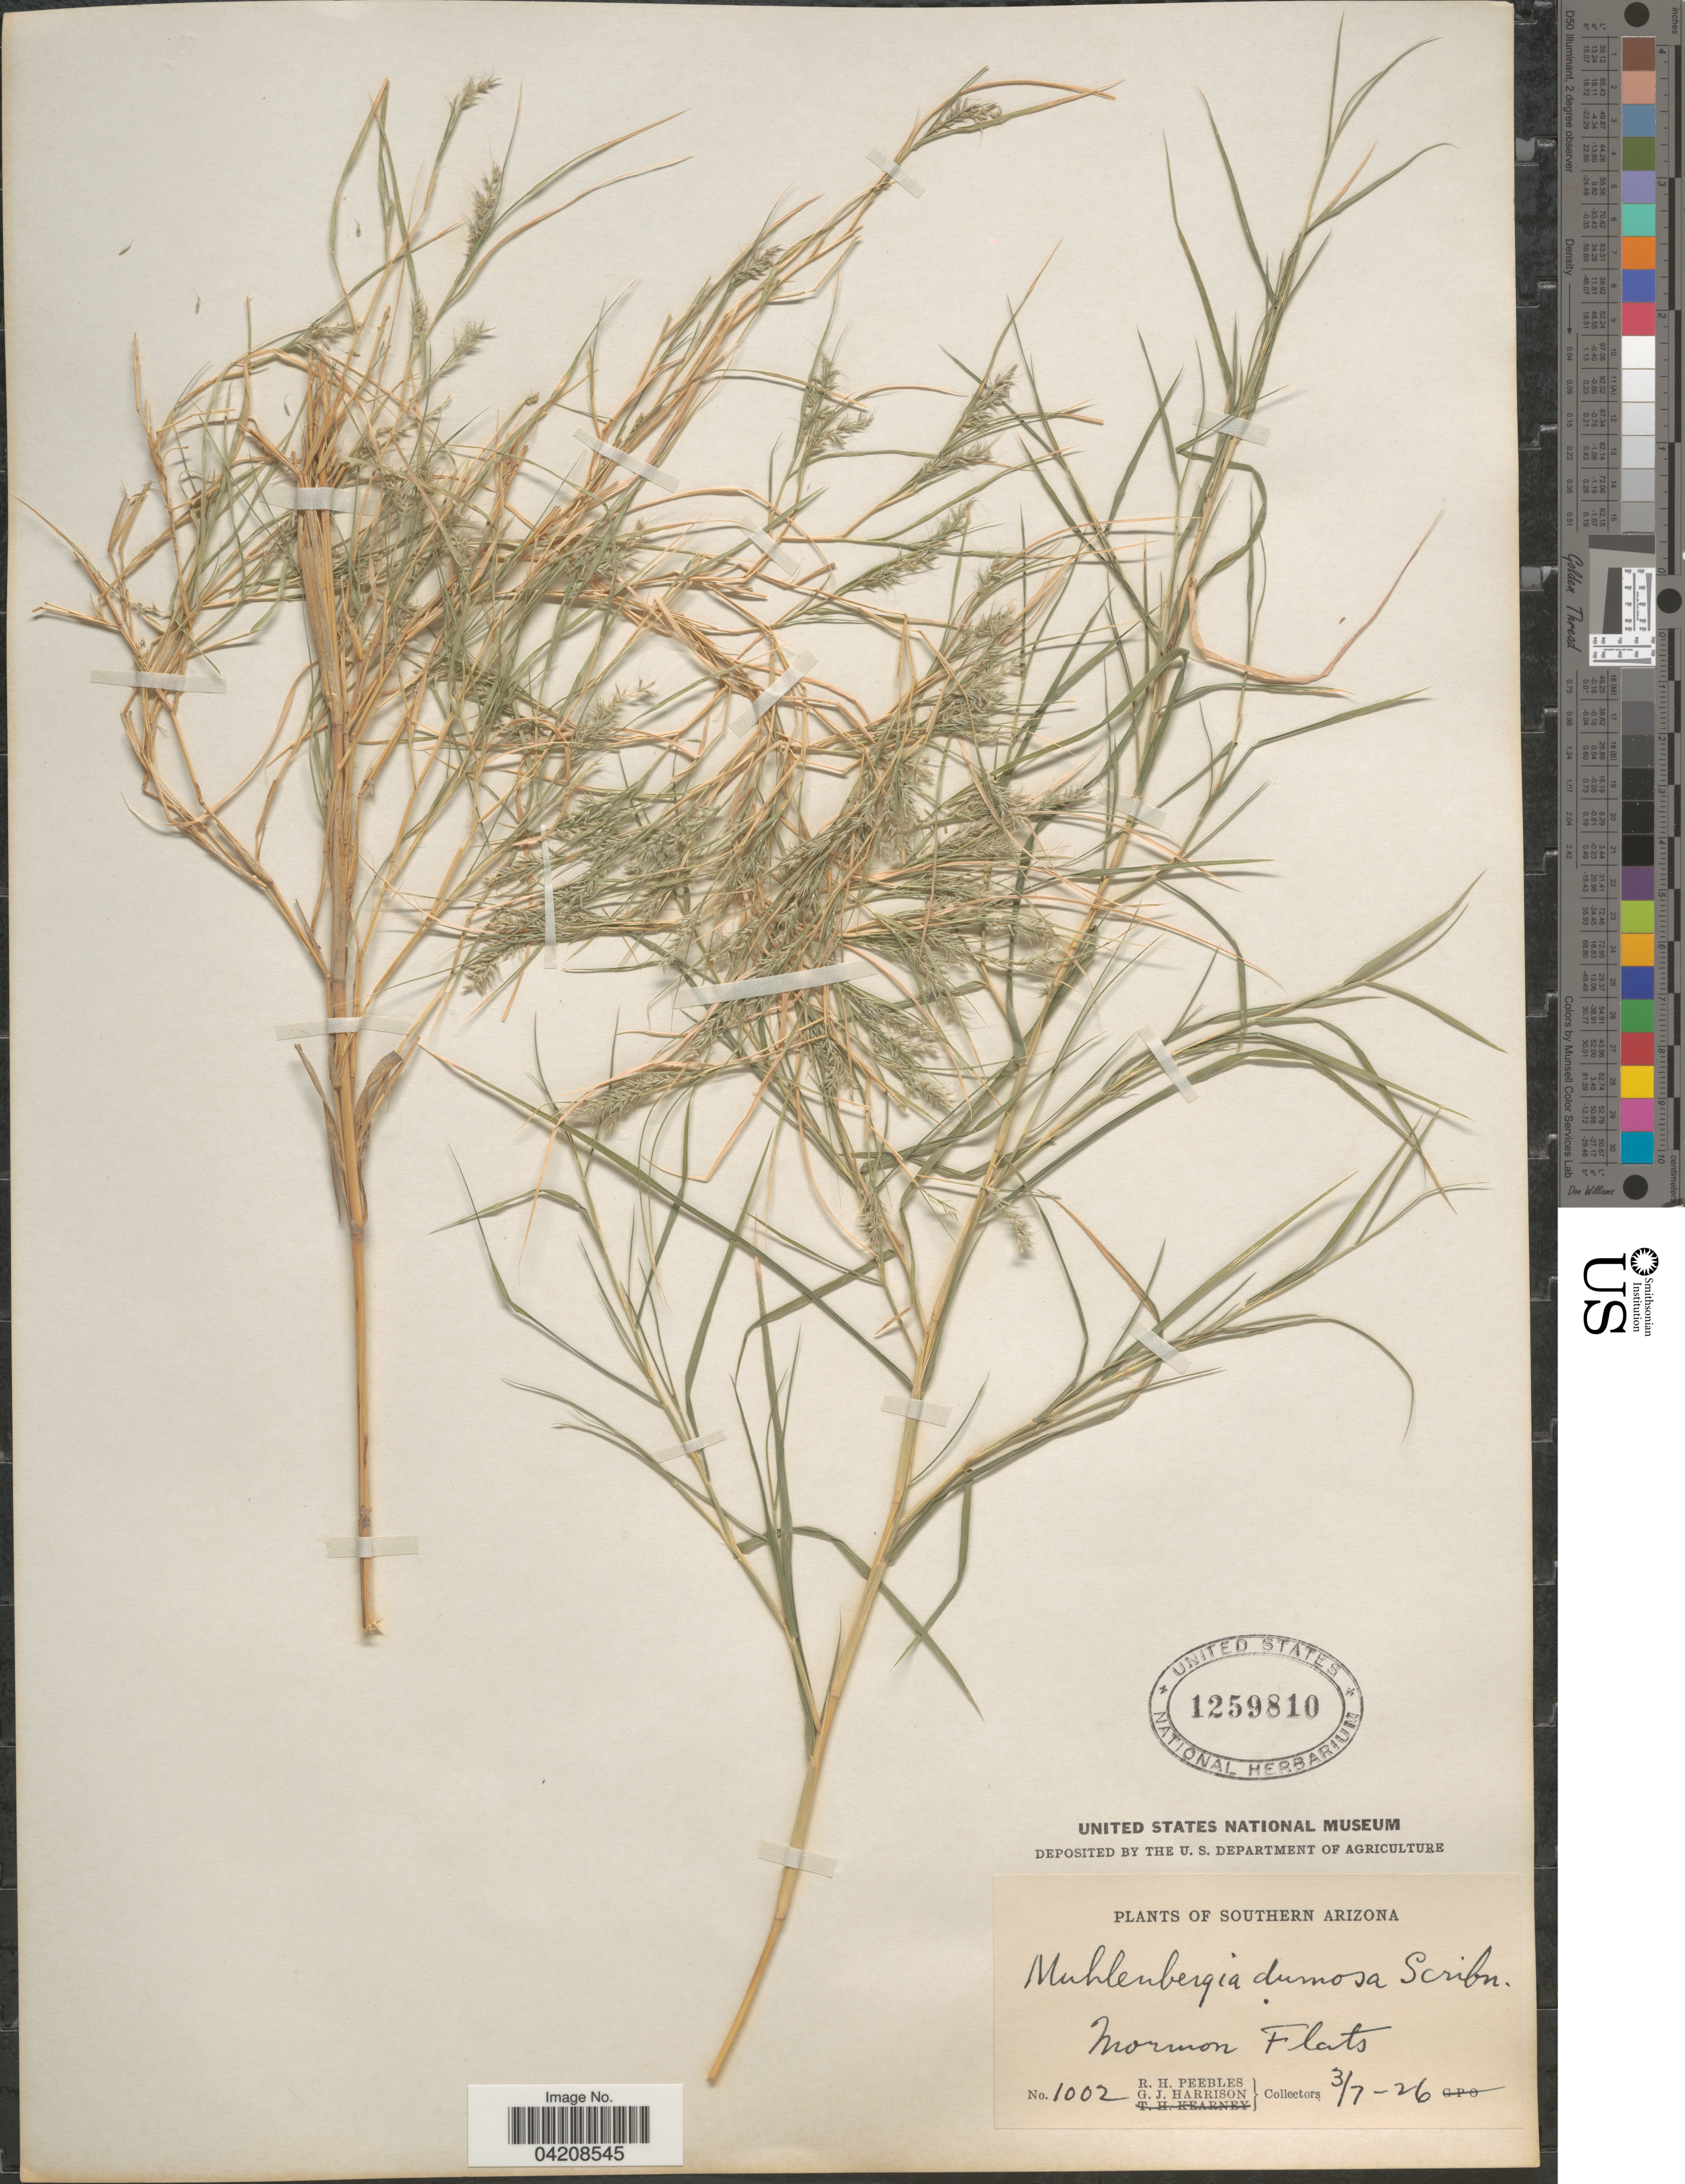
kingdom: Plantae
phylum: Tracheophyta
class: Liliopsida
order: Poales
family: Poaceae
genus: Muhlenbergia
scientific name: Muhlenbergia dumosa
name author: Scribn. ex Vasey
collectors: R. H. Peebles & G. J. Harrison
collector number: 1002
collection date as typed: Transcribed d/m/y: 7/3/26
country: United States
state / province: Arizona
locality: Southern Arizona. Mormon Flats.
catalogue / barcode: US 1259810